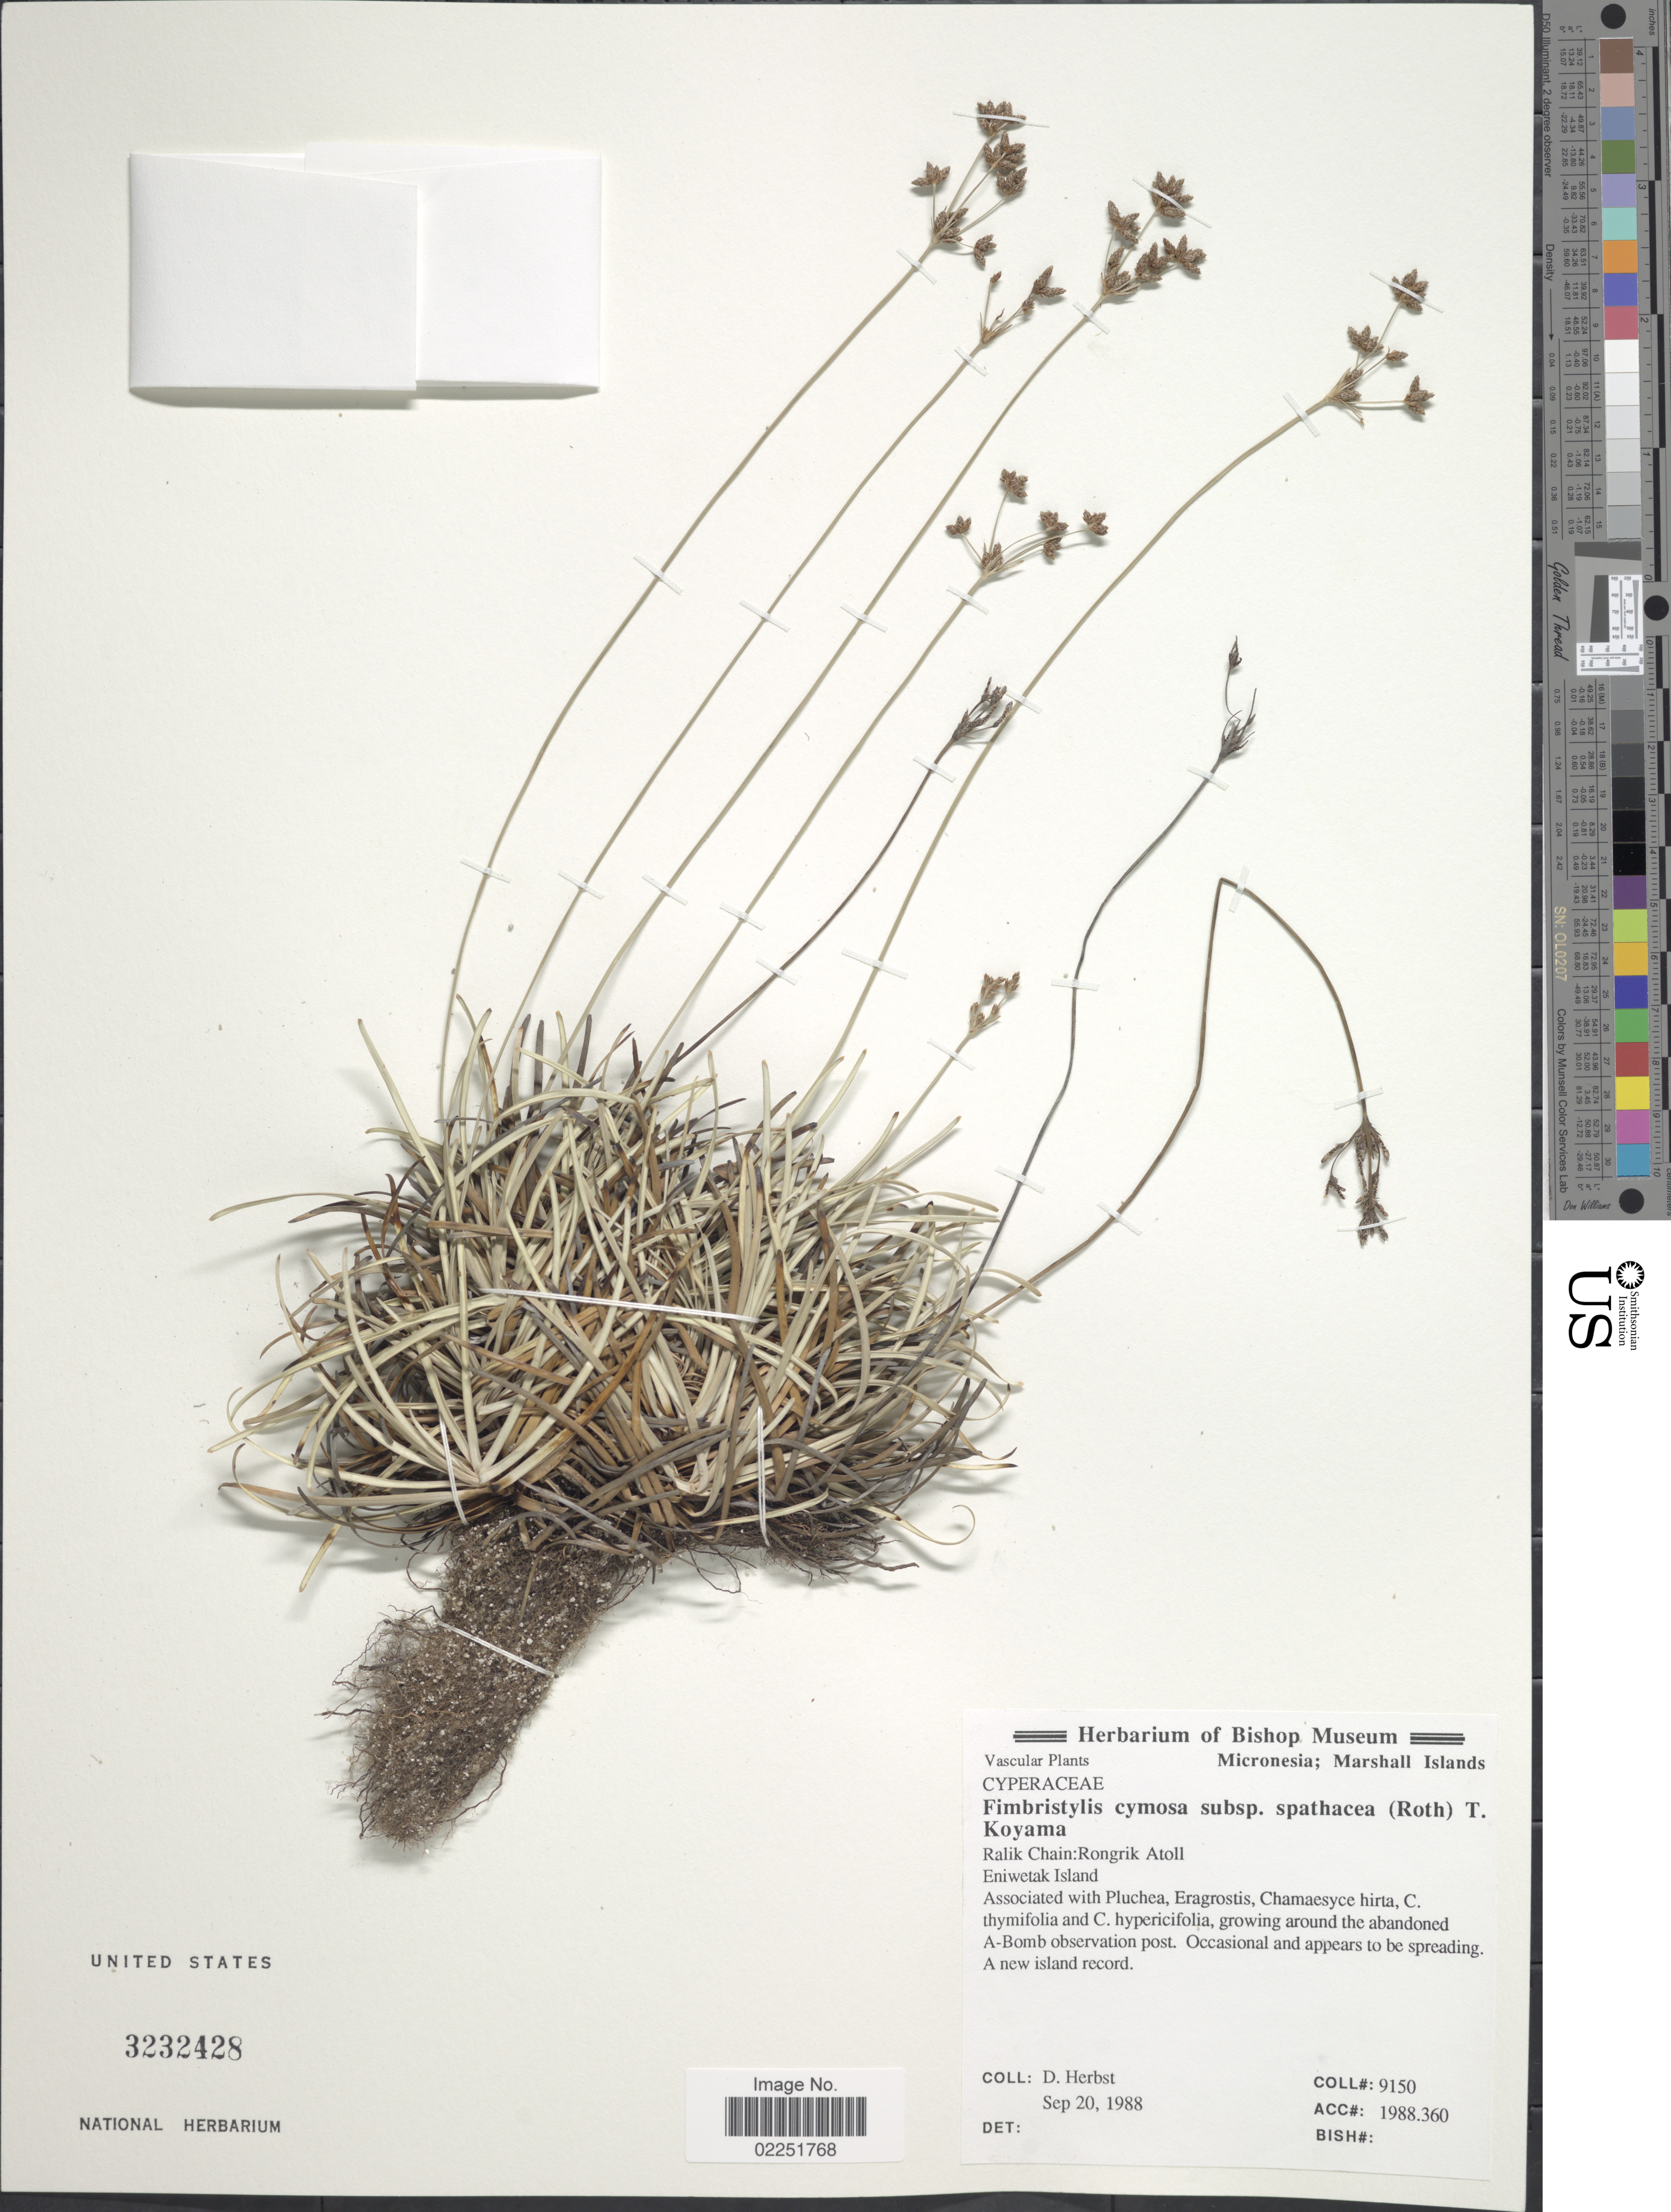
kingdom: Plantae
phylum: Tracheophyta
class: Liliopsida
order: Poales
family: Cyperaceae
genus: Fimbristylis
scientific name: Fimbristylis cymosa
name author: R. Br.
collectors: D. Herbst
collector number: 9150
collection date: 1988-09-20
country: Marshall Islands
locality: Ralik Chain: Rongrik Atoll. Eniwetak Island. Micronesia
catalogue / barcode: US 3232428